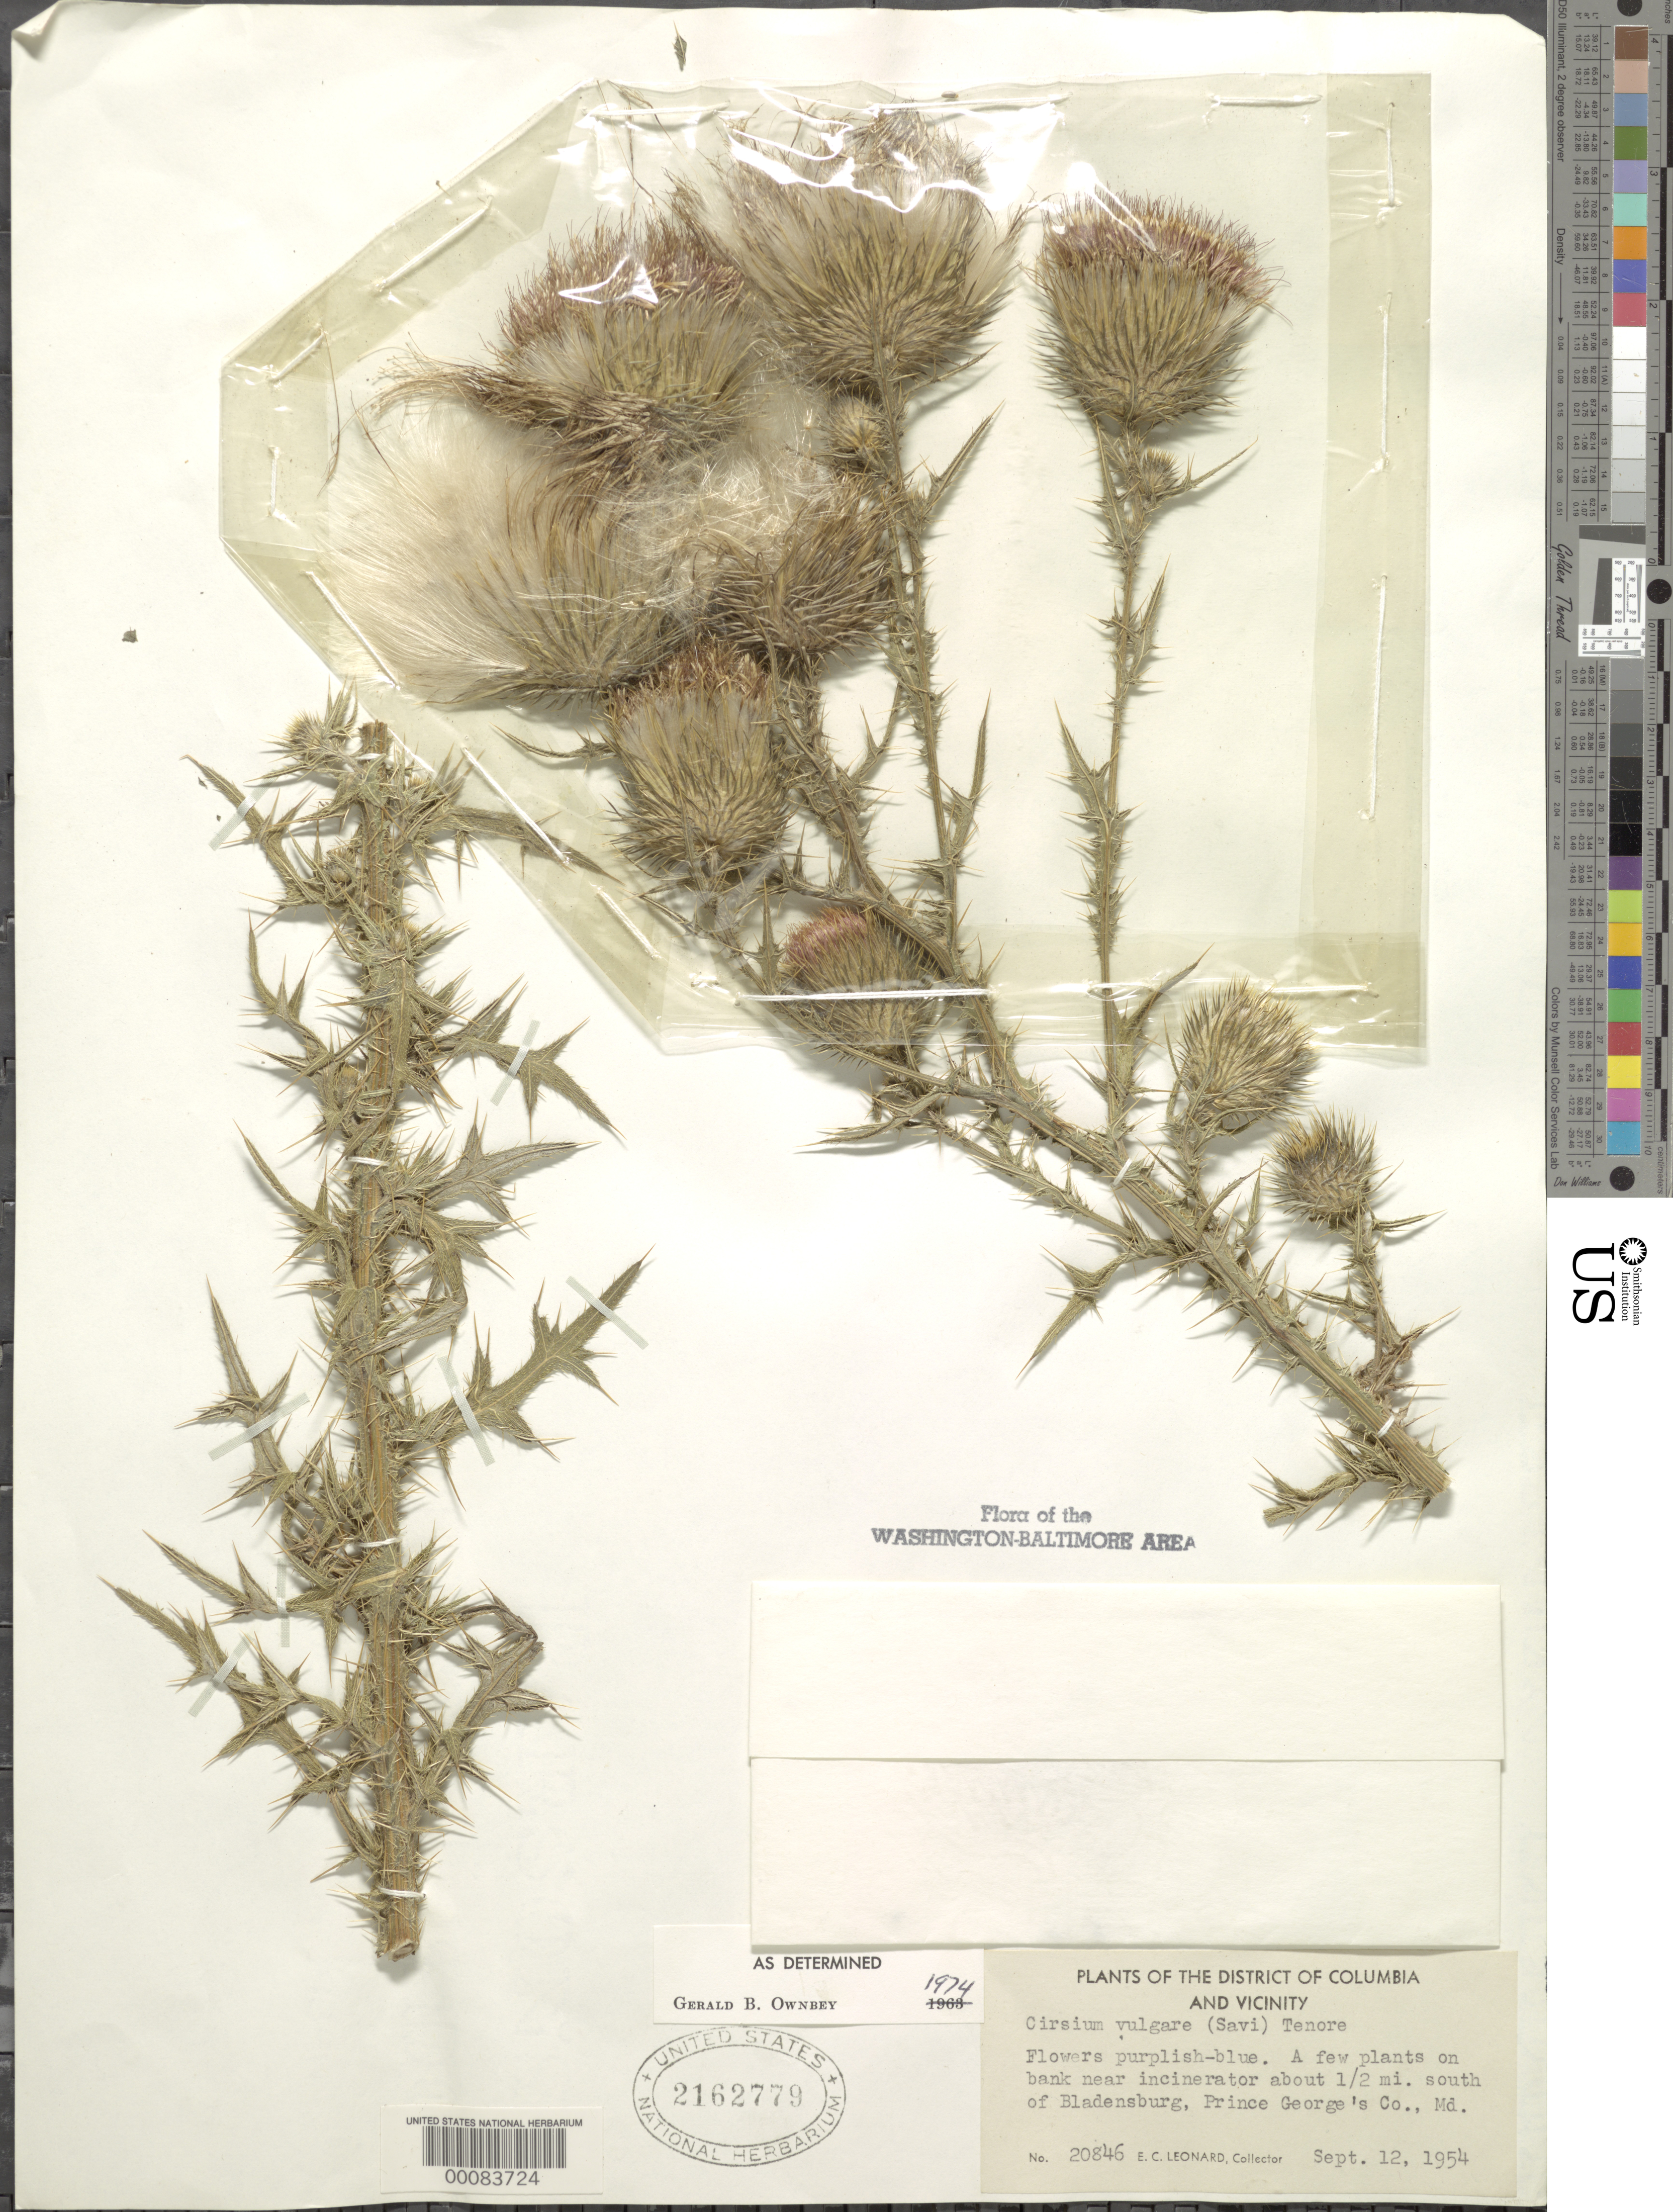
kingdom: Plantae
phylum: Tracheophyta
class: Magnoliopsida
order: Asterales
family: Asteraceae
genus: Cirsium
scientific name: Cirsium vulgare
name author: (Savi) Ten.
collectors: E. C. Leonard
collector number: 20846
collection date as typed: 12 Sep 1954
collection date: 1954-09-12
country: United States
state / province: Maryland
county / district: Prince George's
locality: South of Bladensburg near Incinerator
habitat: Banks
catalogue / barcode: US 2162779